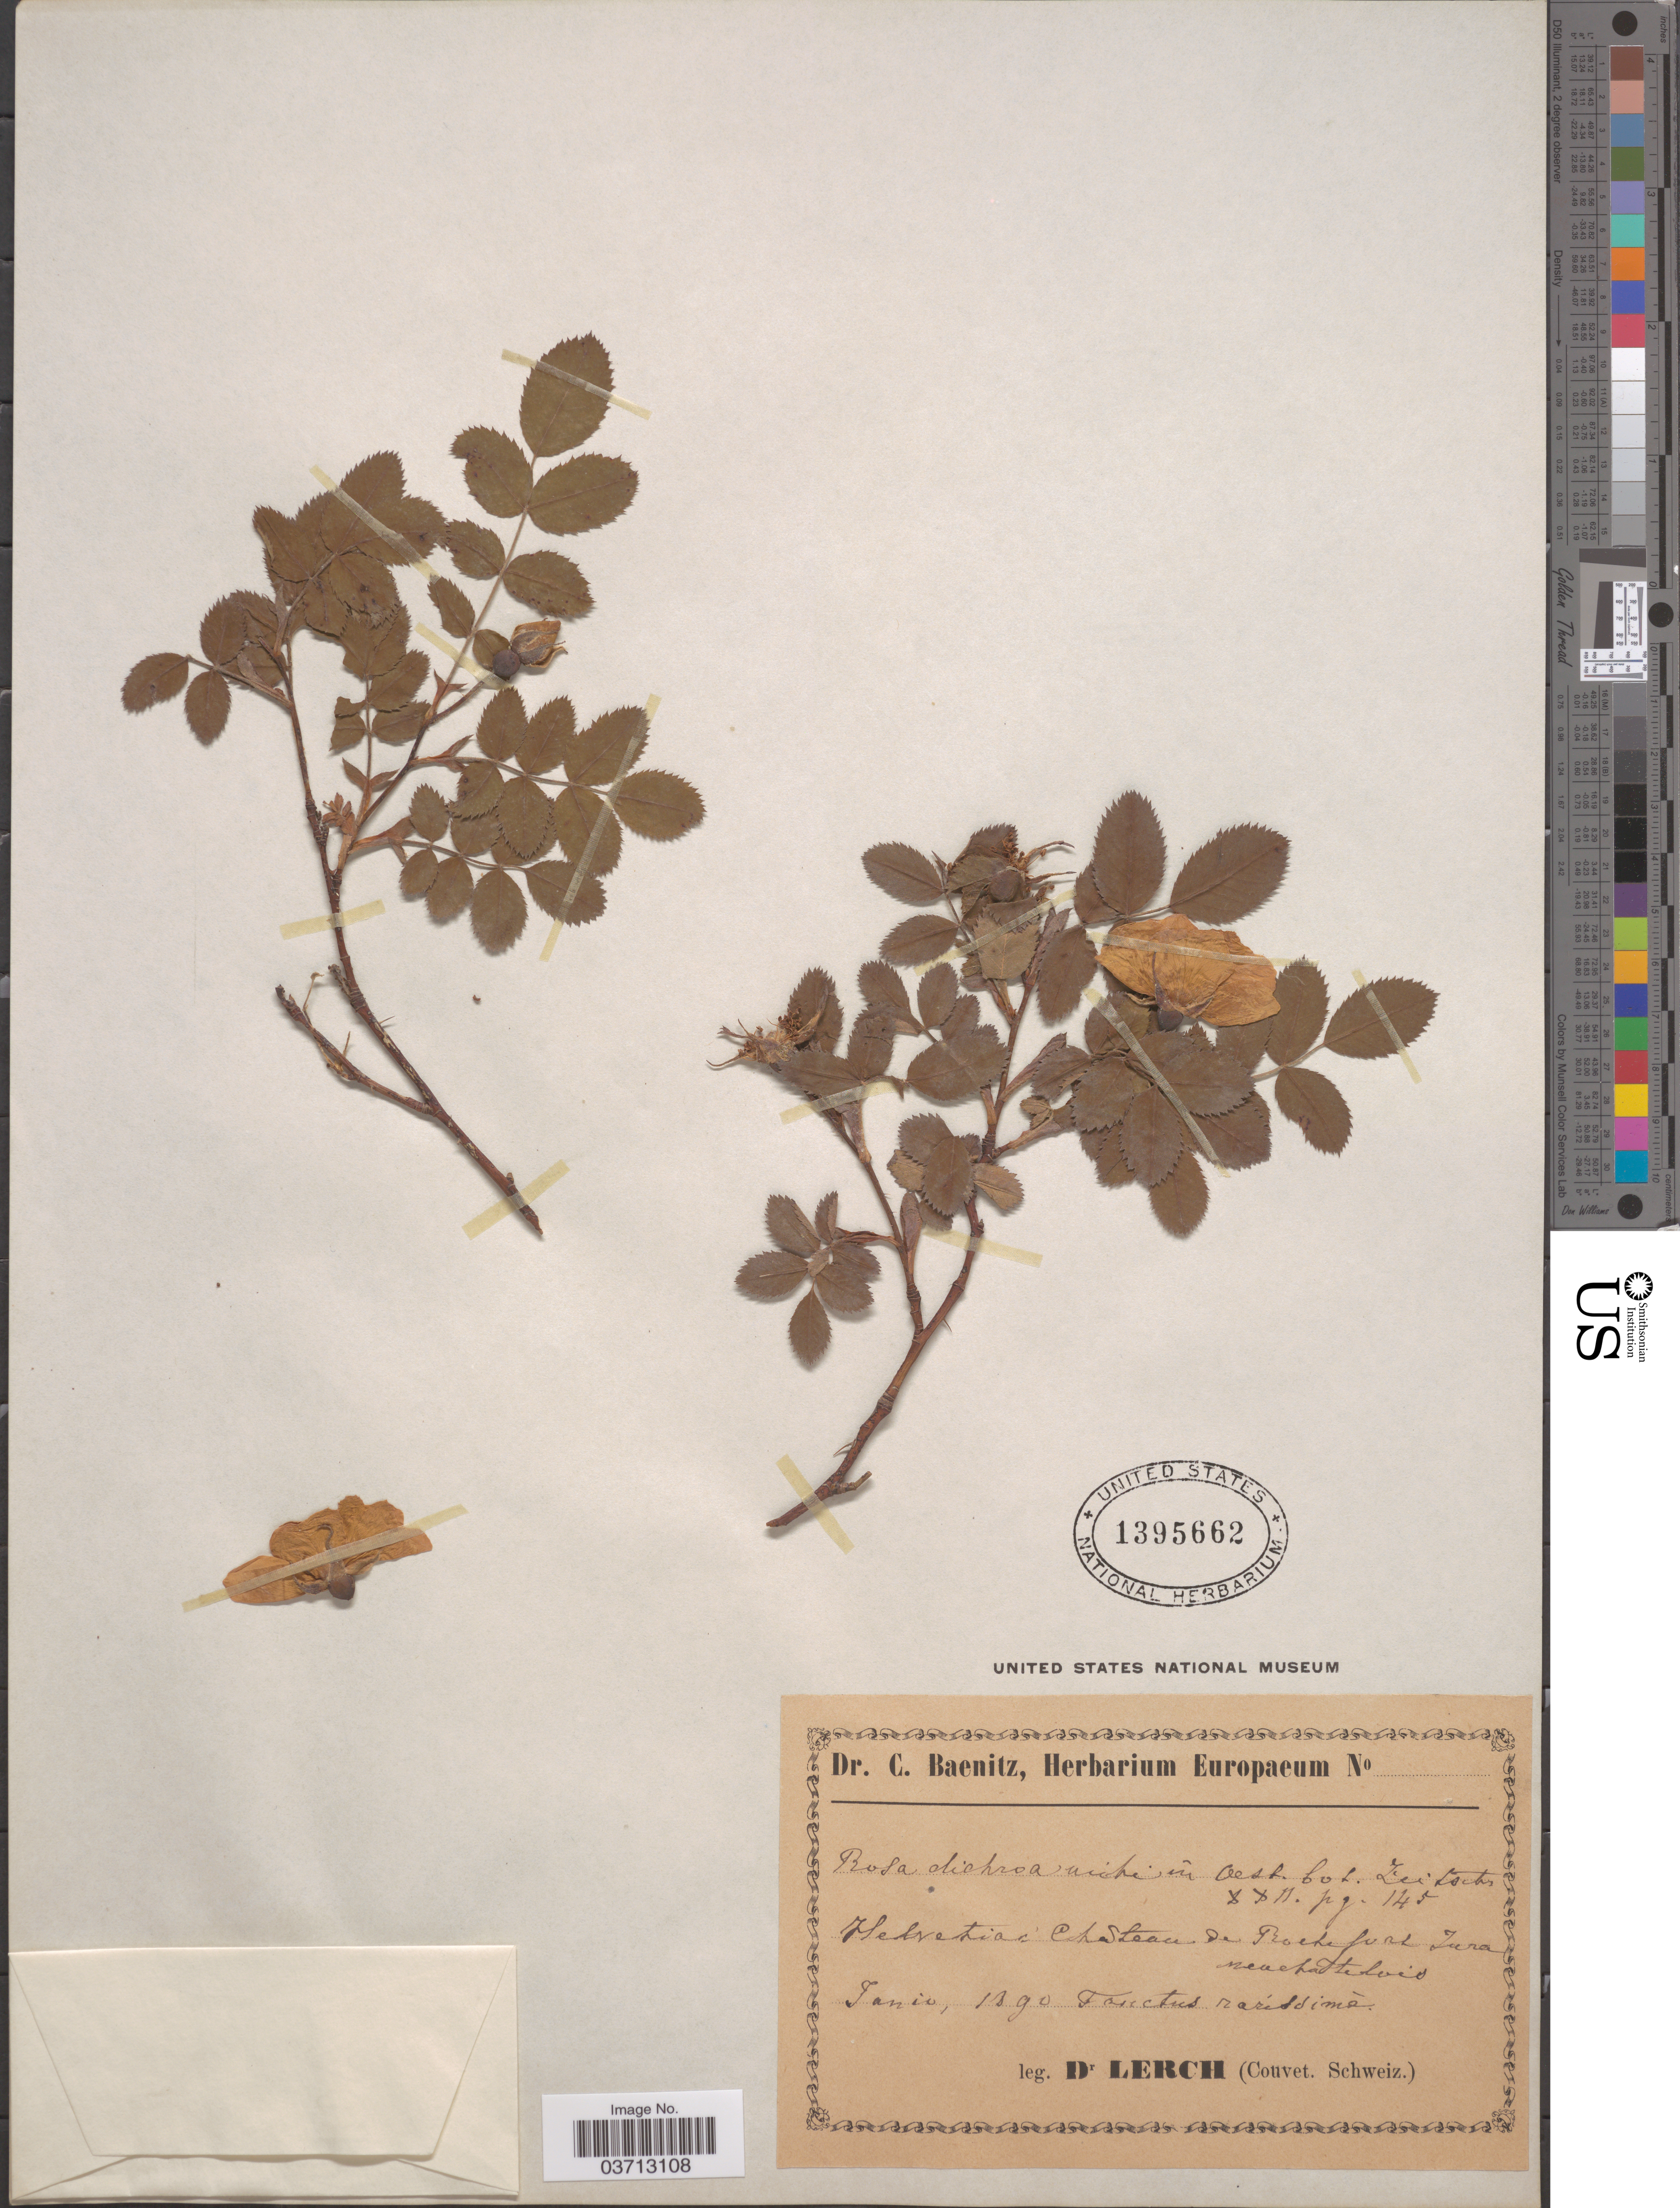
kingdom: Plantae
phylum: Tracheophyta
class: Magnoliopsida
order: Rosales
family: Rosaceae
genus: Rosa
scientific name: Rosa dichroa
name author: Lerch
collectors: -. Lerch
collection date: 1890-06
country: Switzerland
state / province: Neuchatel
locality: Helvetia Château de Rochefort Jura neuchatelvis.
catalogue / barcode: US 1395662